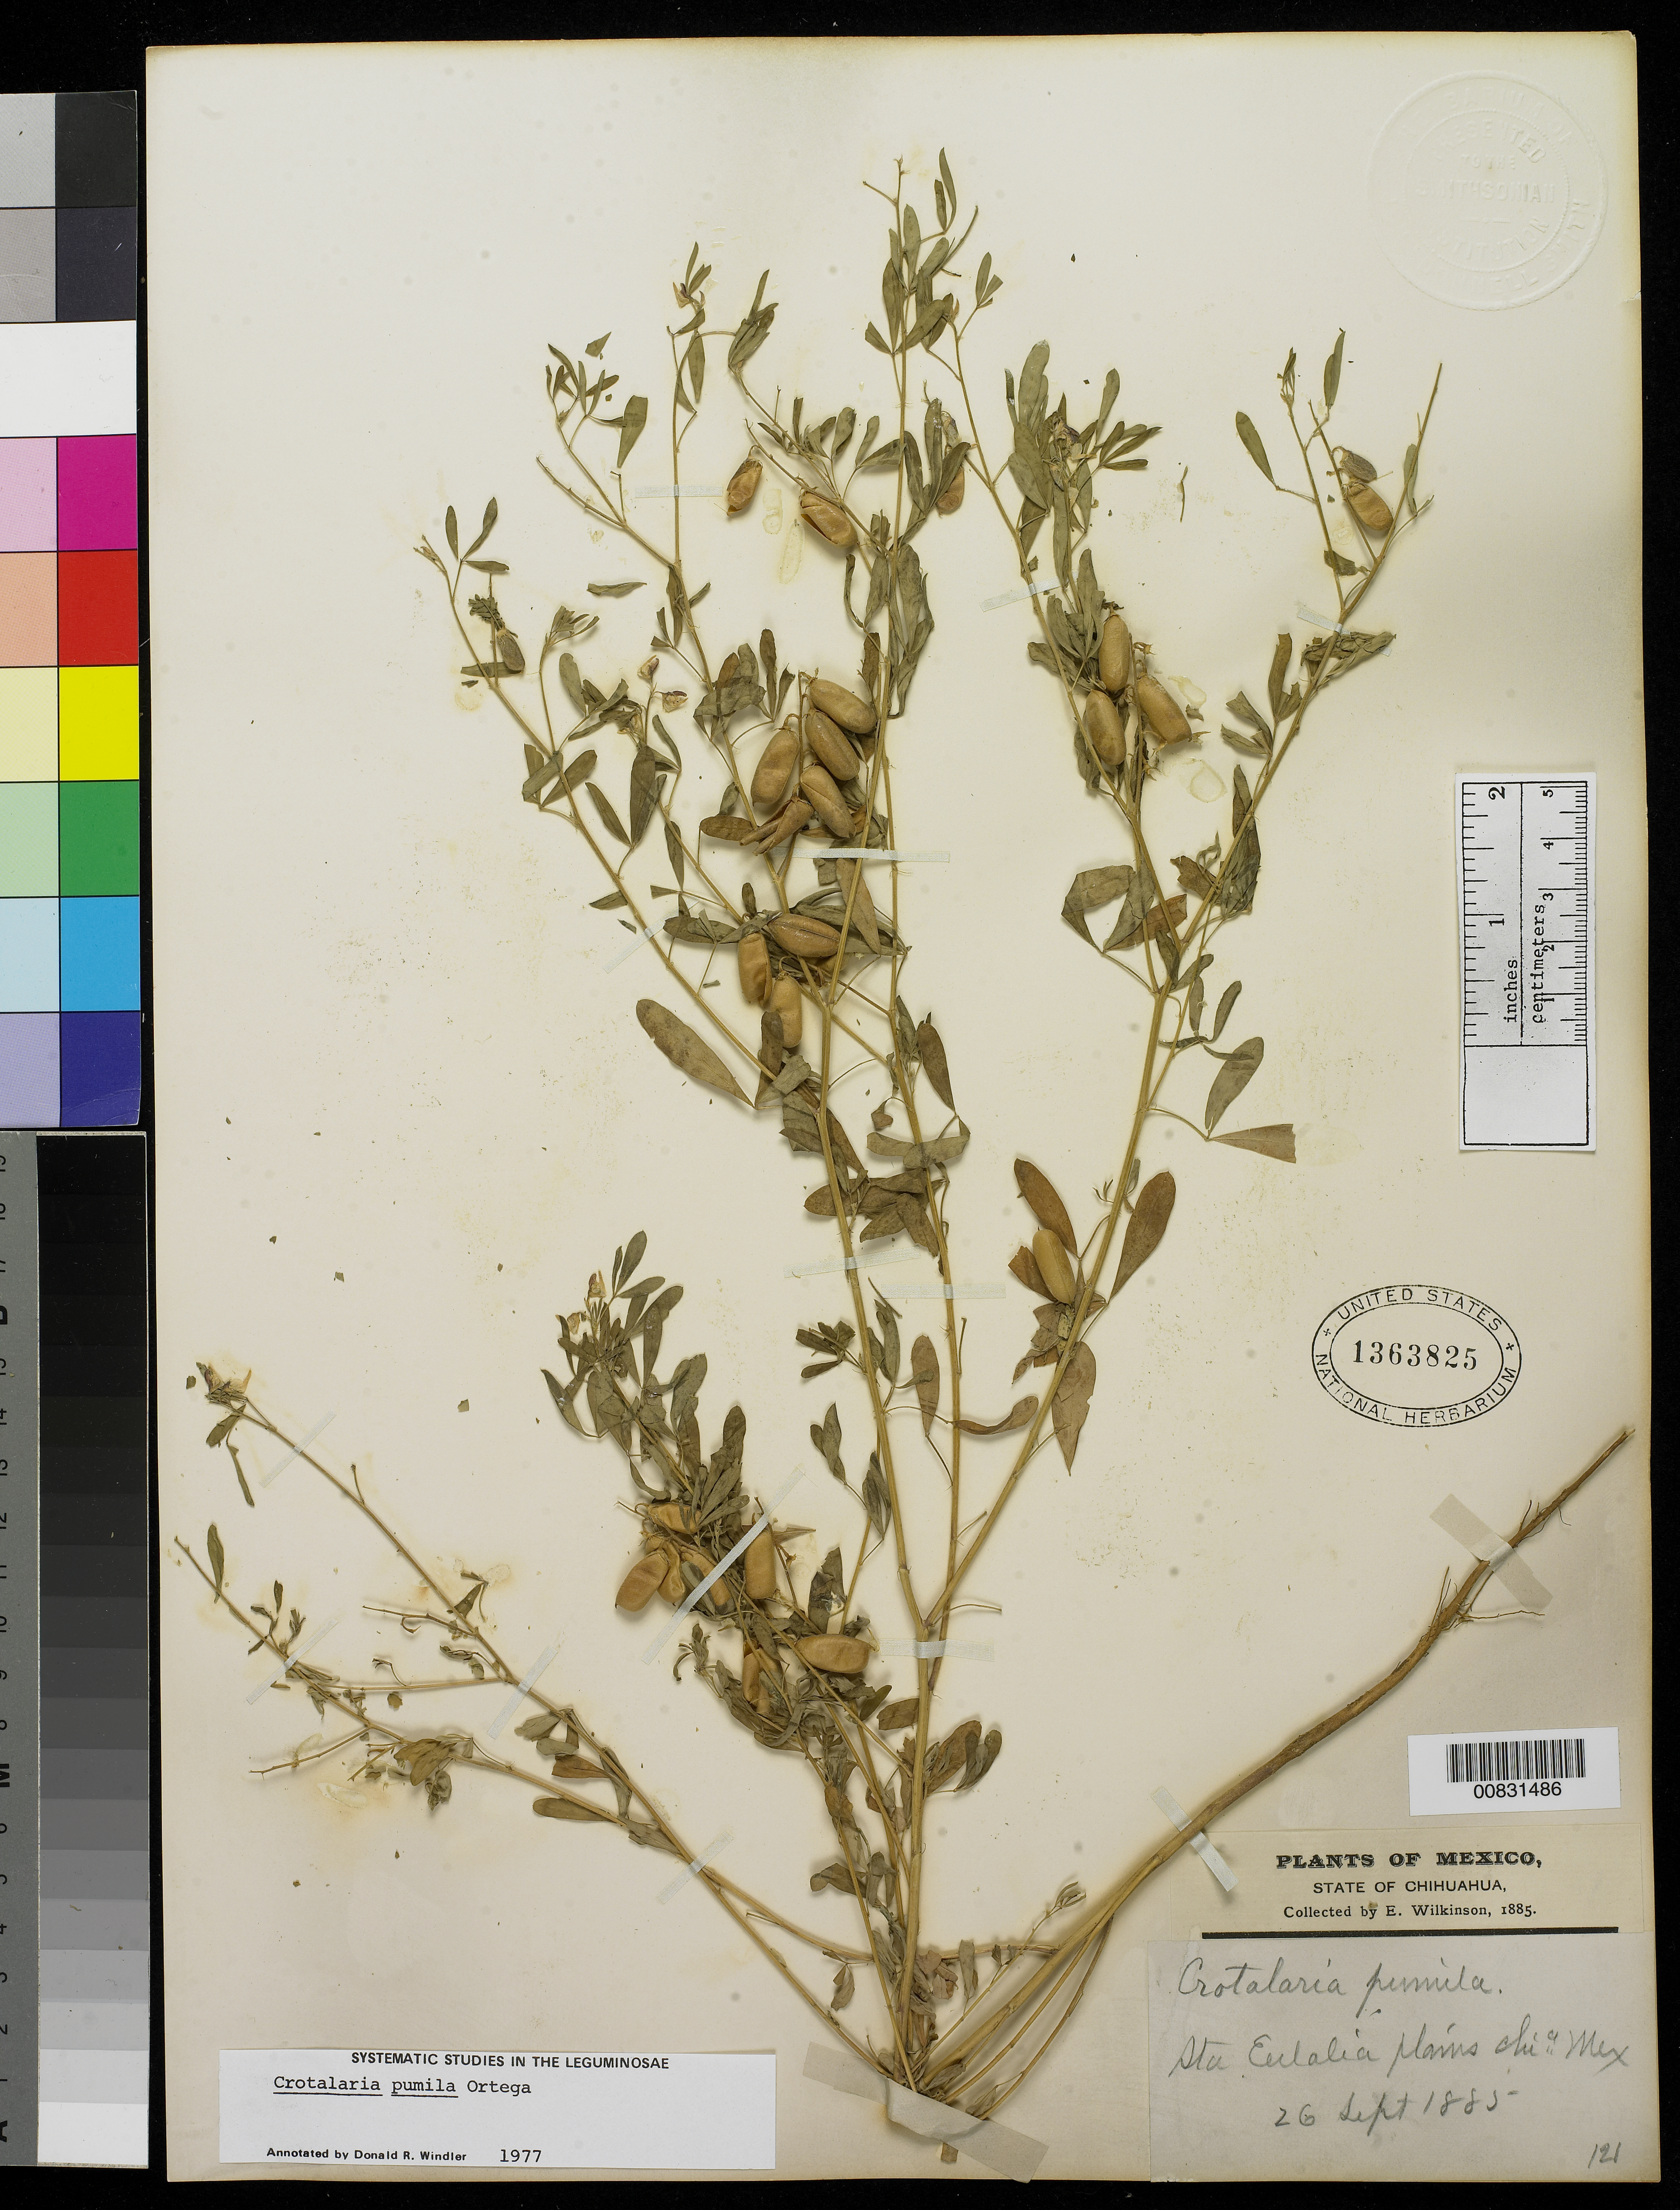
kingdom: Plantae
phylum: Tracheophyta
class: Magnoliopsida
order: Fabales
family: Fabaceae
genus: Crotalaria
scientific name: Crotalaria pumila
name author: Ortega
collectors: E. Wilkinson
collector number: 121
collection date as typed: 26 Sep 1885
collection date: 1885-09-26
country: Mexico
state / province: Chihuahua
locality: Sta. Eulalia plains.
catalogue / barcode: US 1363825